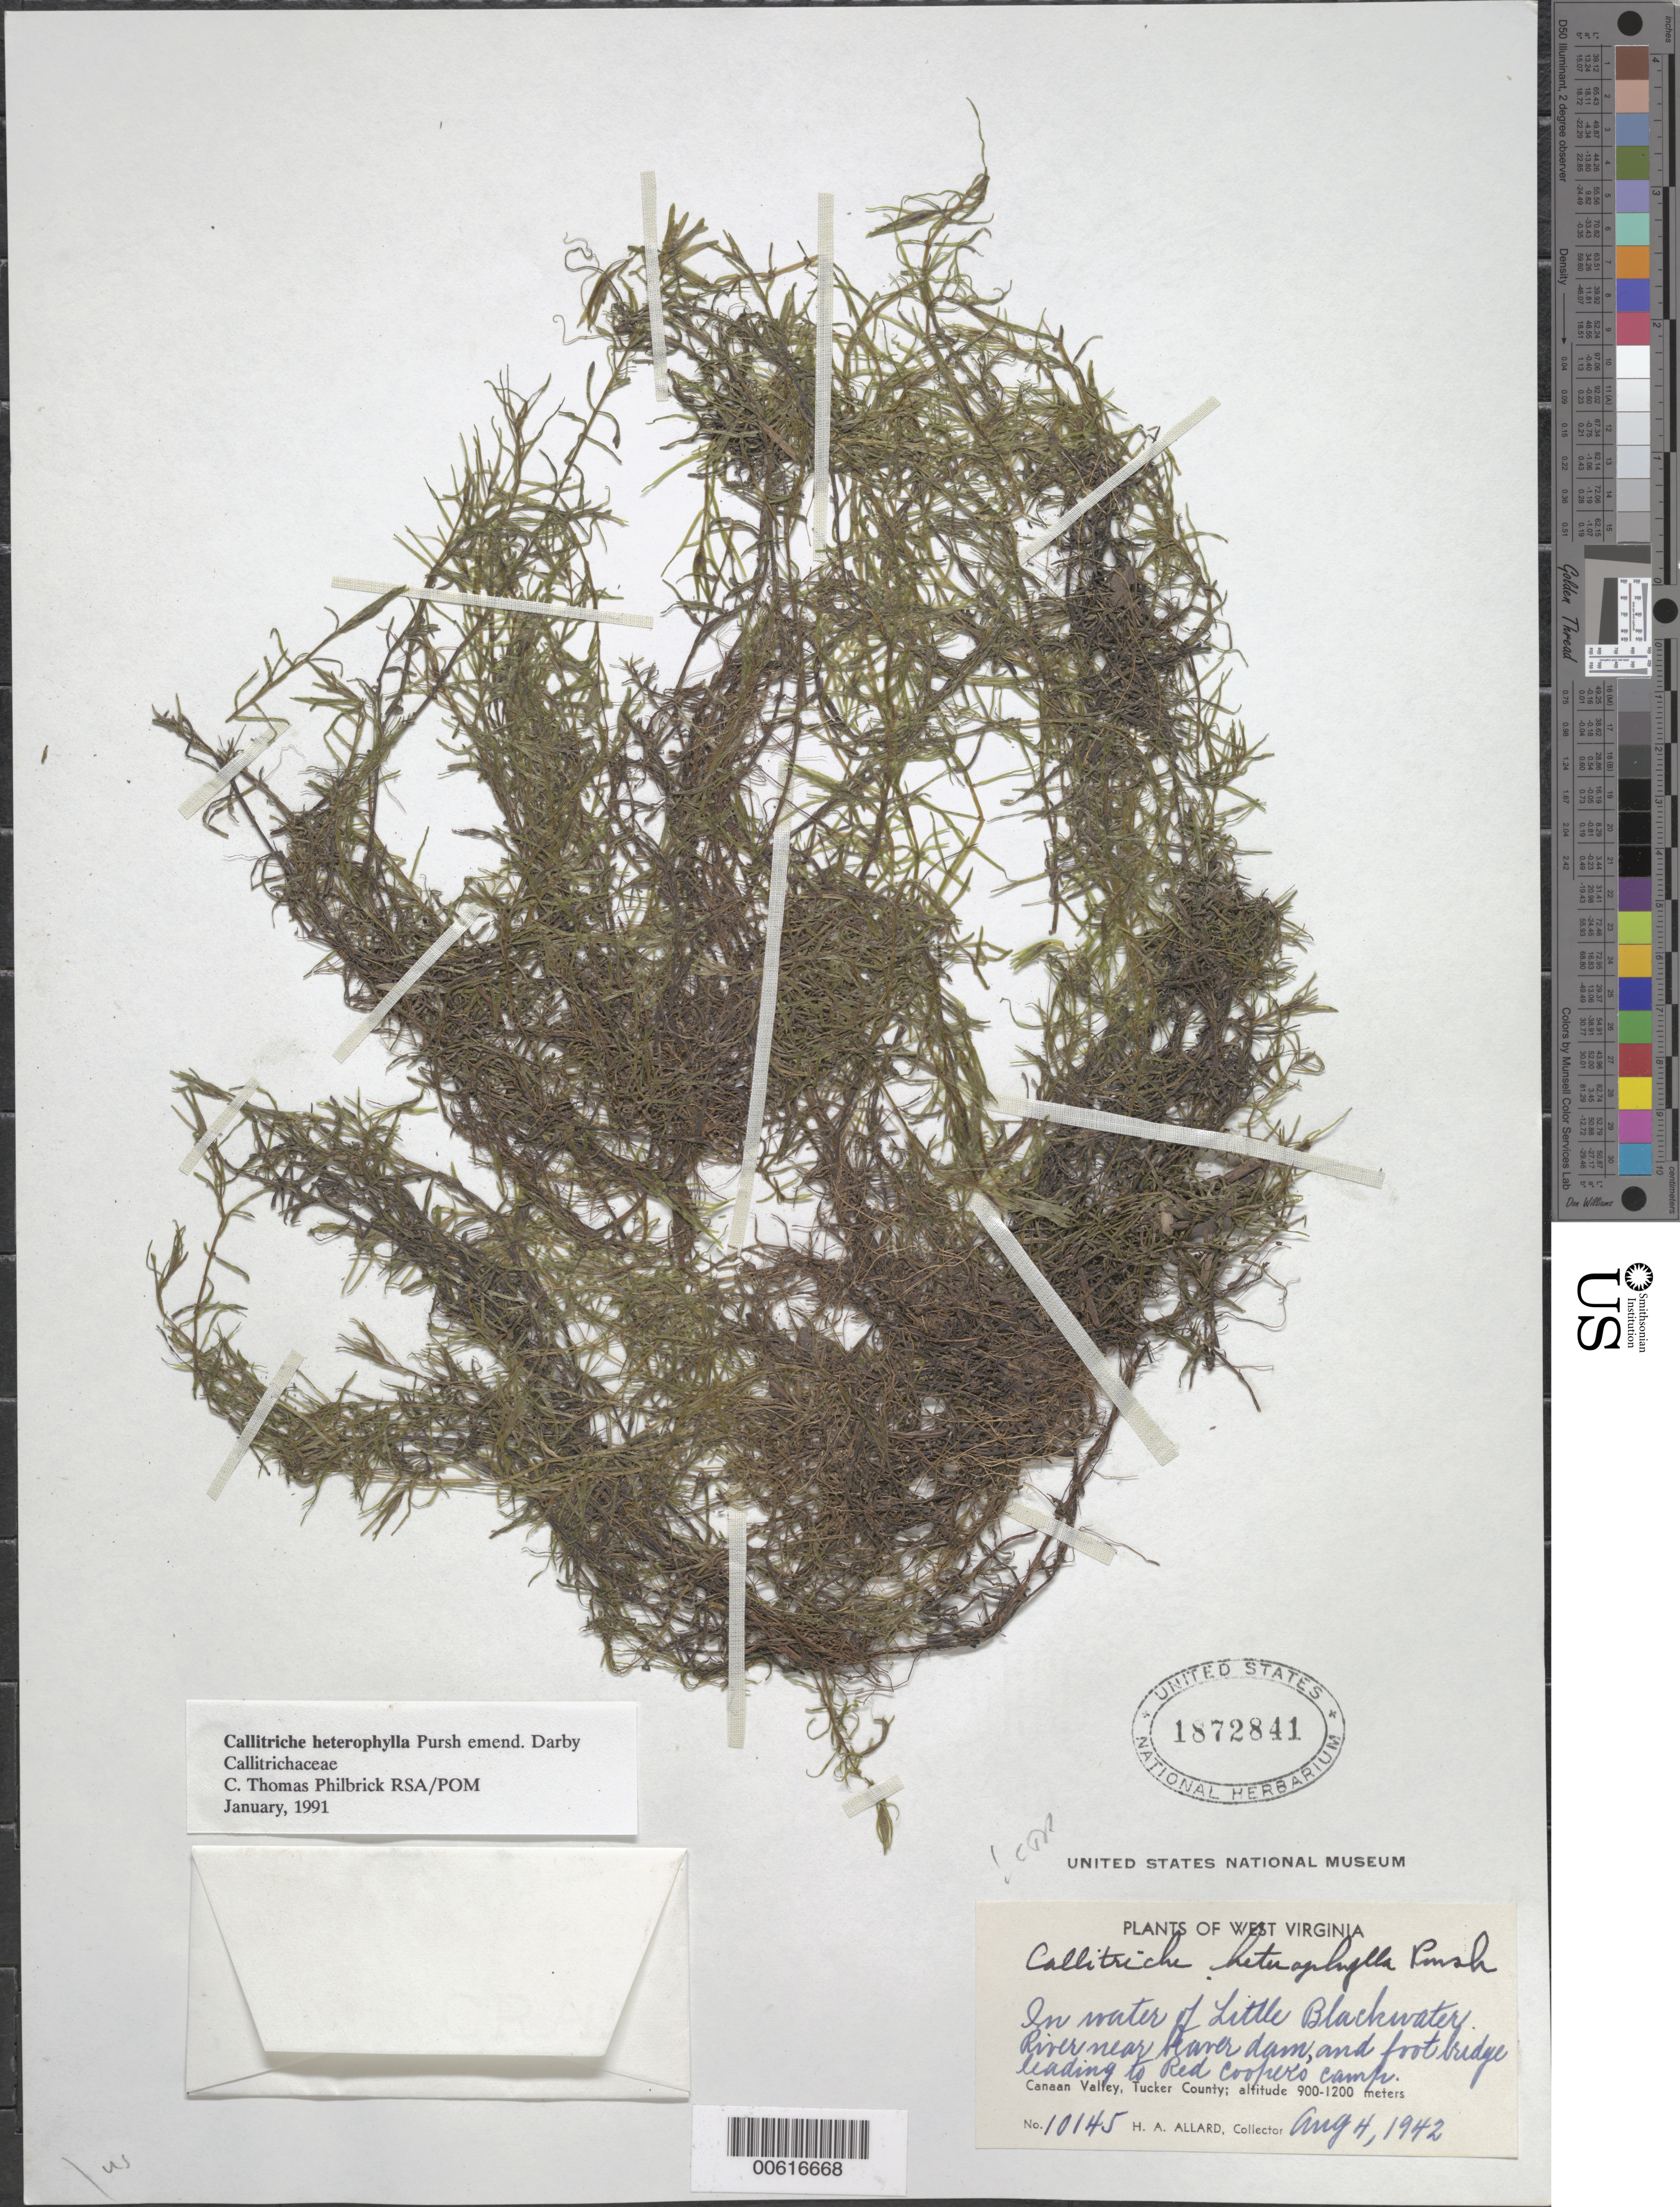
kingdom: Plantae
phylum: Tracheophyta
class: Magnoliopsida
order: Lamiales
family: Plantaginaceae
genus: Callitriche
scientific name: Callitriche heterophylla Pursh emend. Darby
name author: Pursh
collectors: H. A. Allard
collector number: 10145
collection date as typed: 04 Aug 1942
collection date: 1942-08-04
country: United States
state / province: West Virginia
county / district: Tucker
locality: Little Blackwater River, Red Cooper's camp.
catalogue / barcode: US 1872841